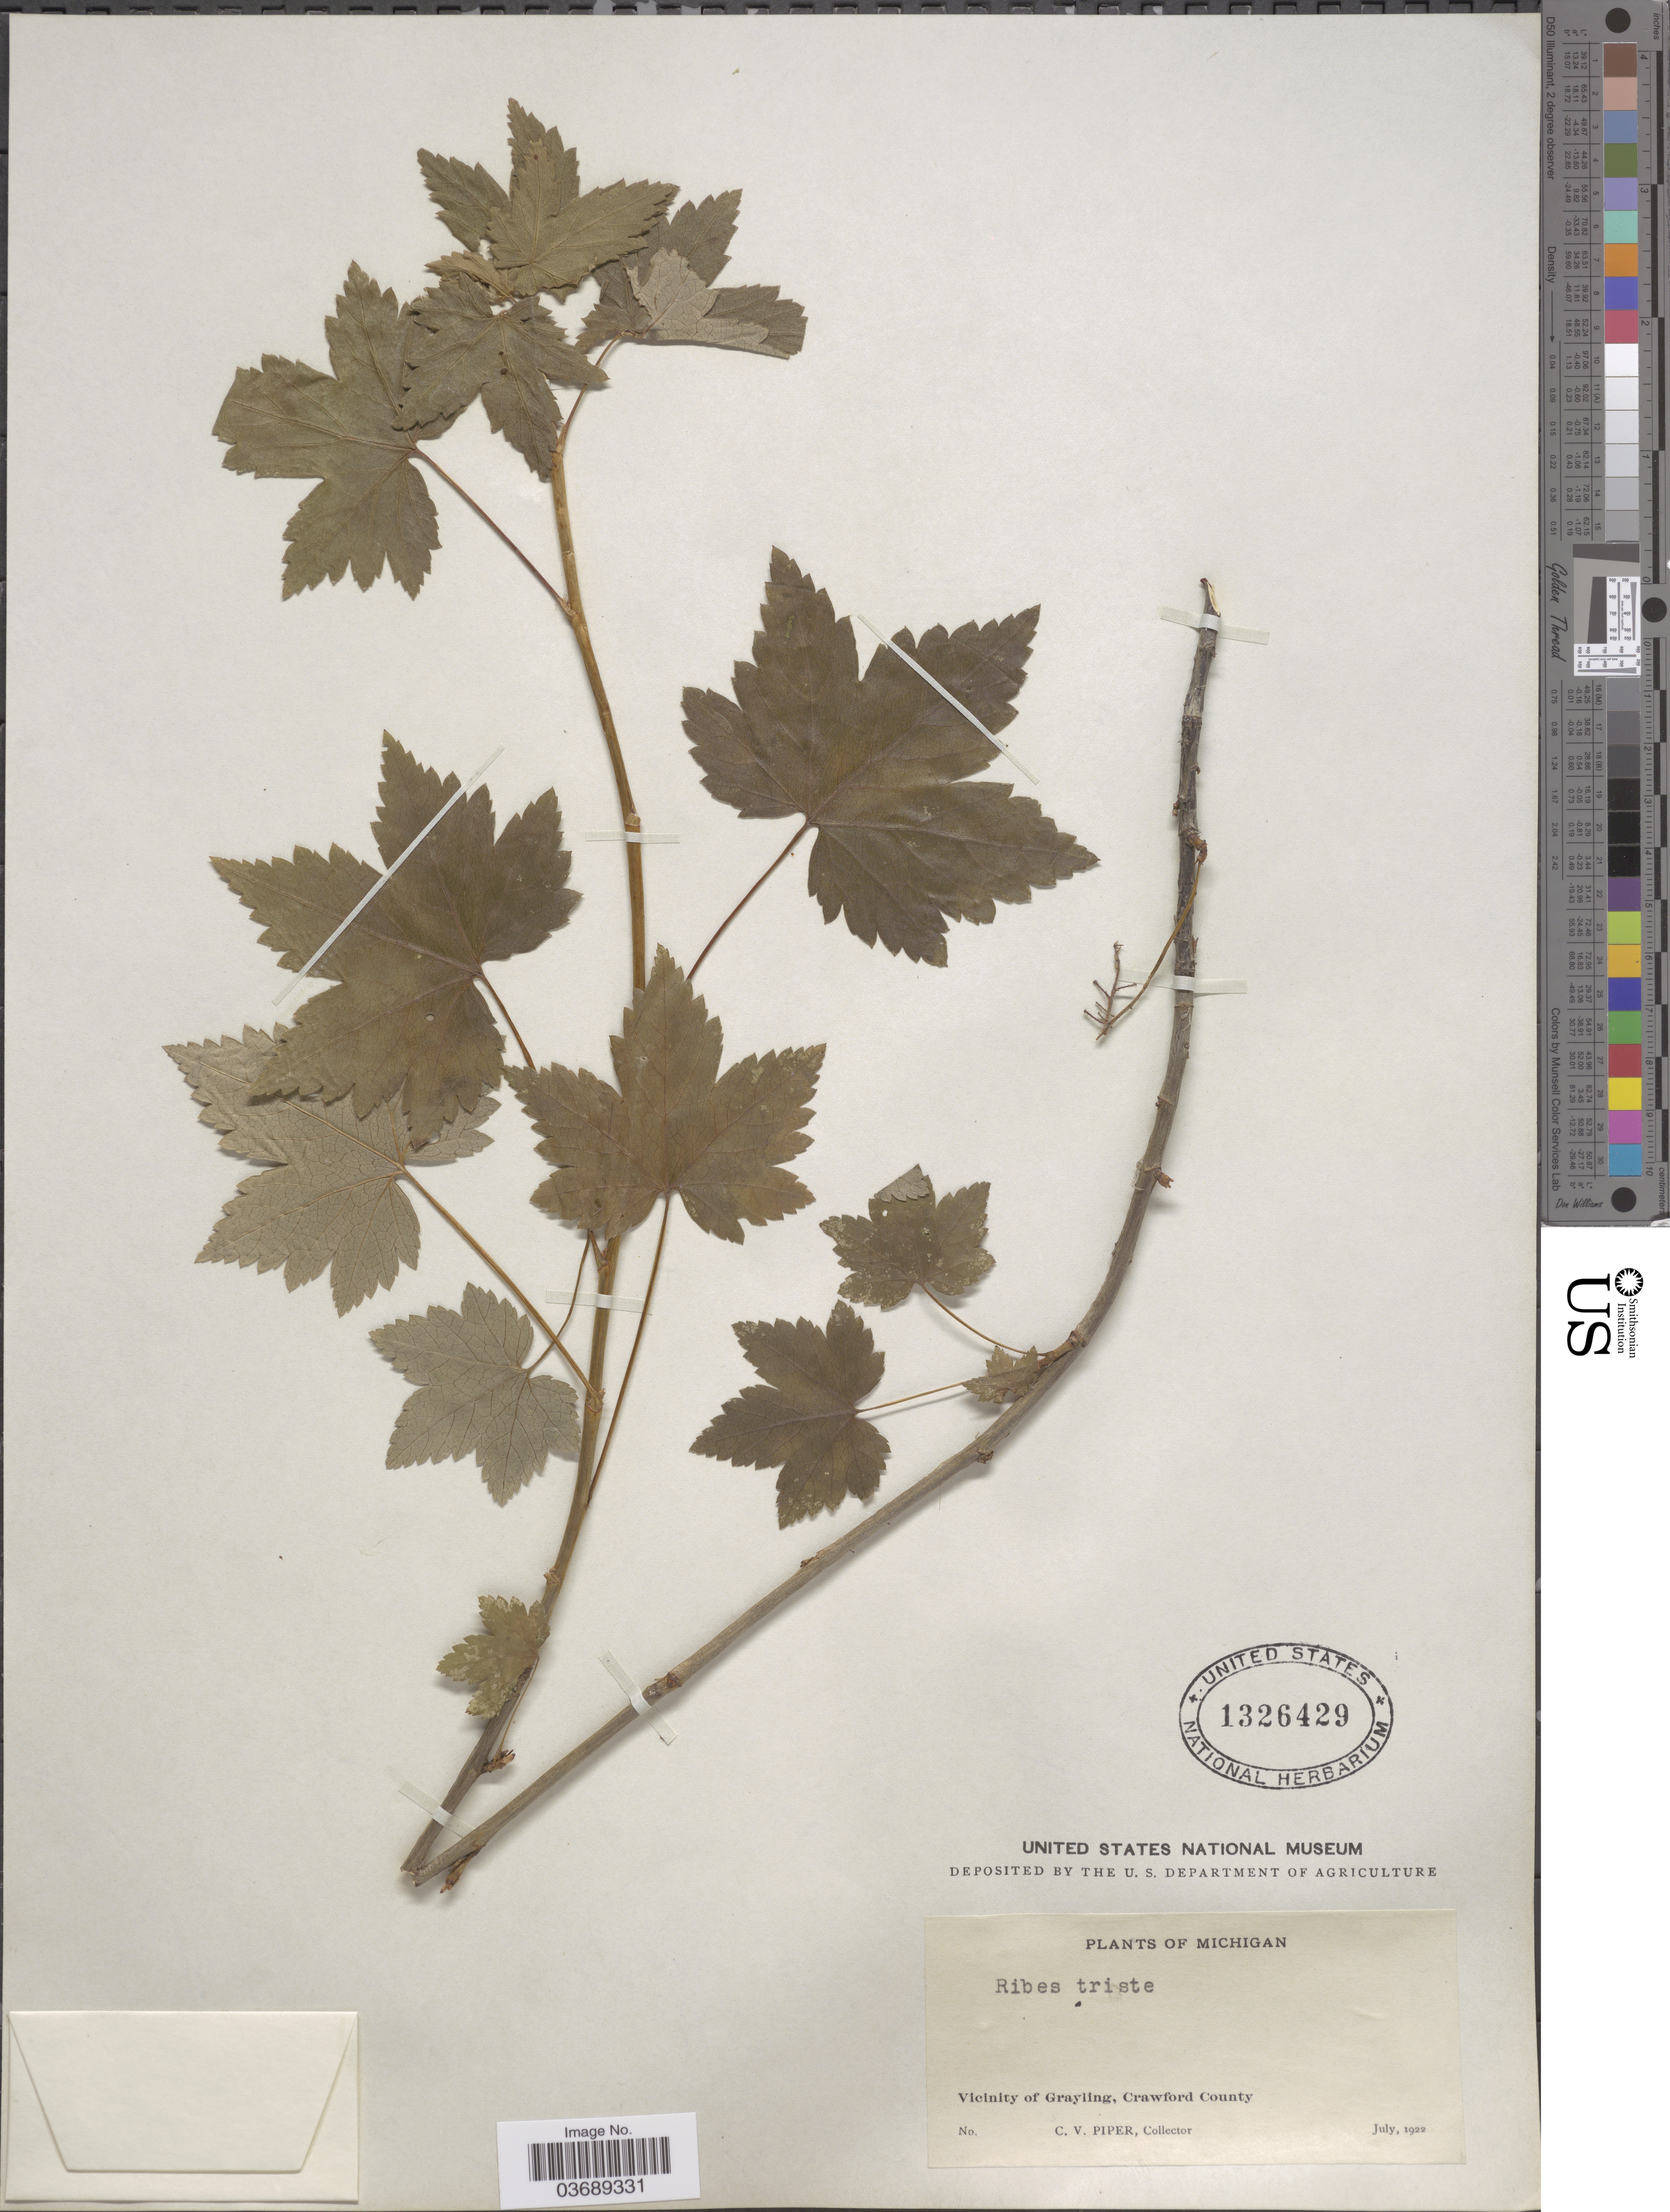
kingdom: Plantae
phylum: Tracheophyta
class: Magnoliopsida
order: Saxifragales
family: Grossulariaceae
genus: Ribes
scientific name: Ribes triste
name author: Pall.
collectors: C. V. Piper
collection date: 1922-07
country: United States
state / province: Michigan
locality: Vicinity of Grayling, Crawford County.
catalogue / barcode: US 1326429